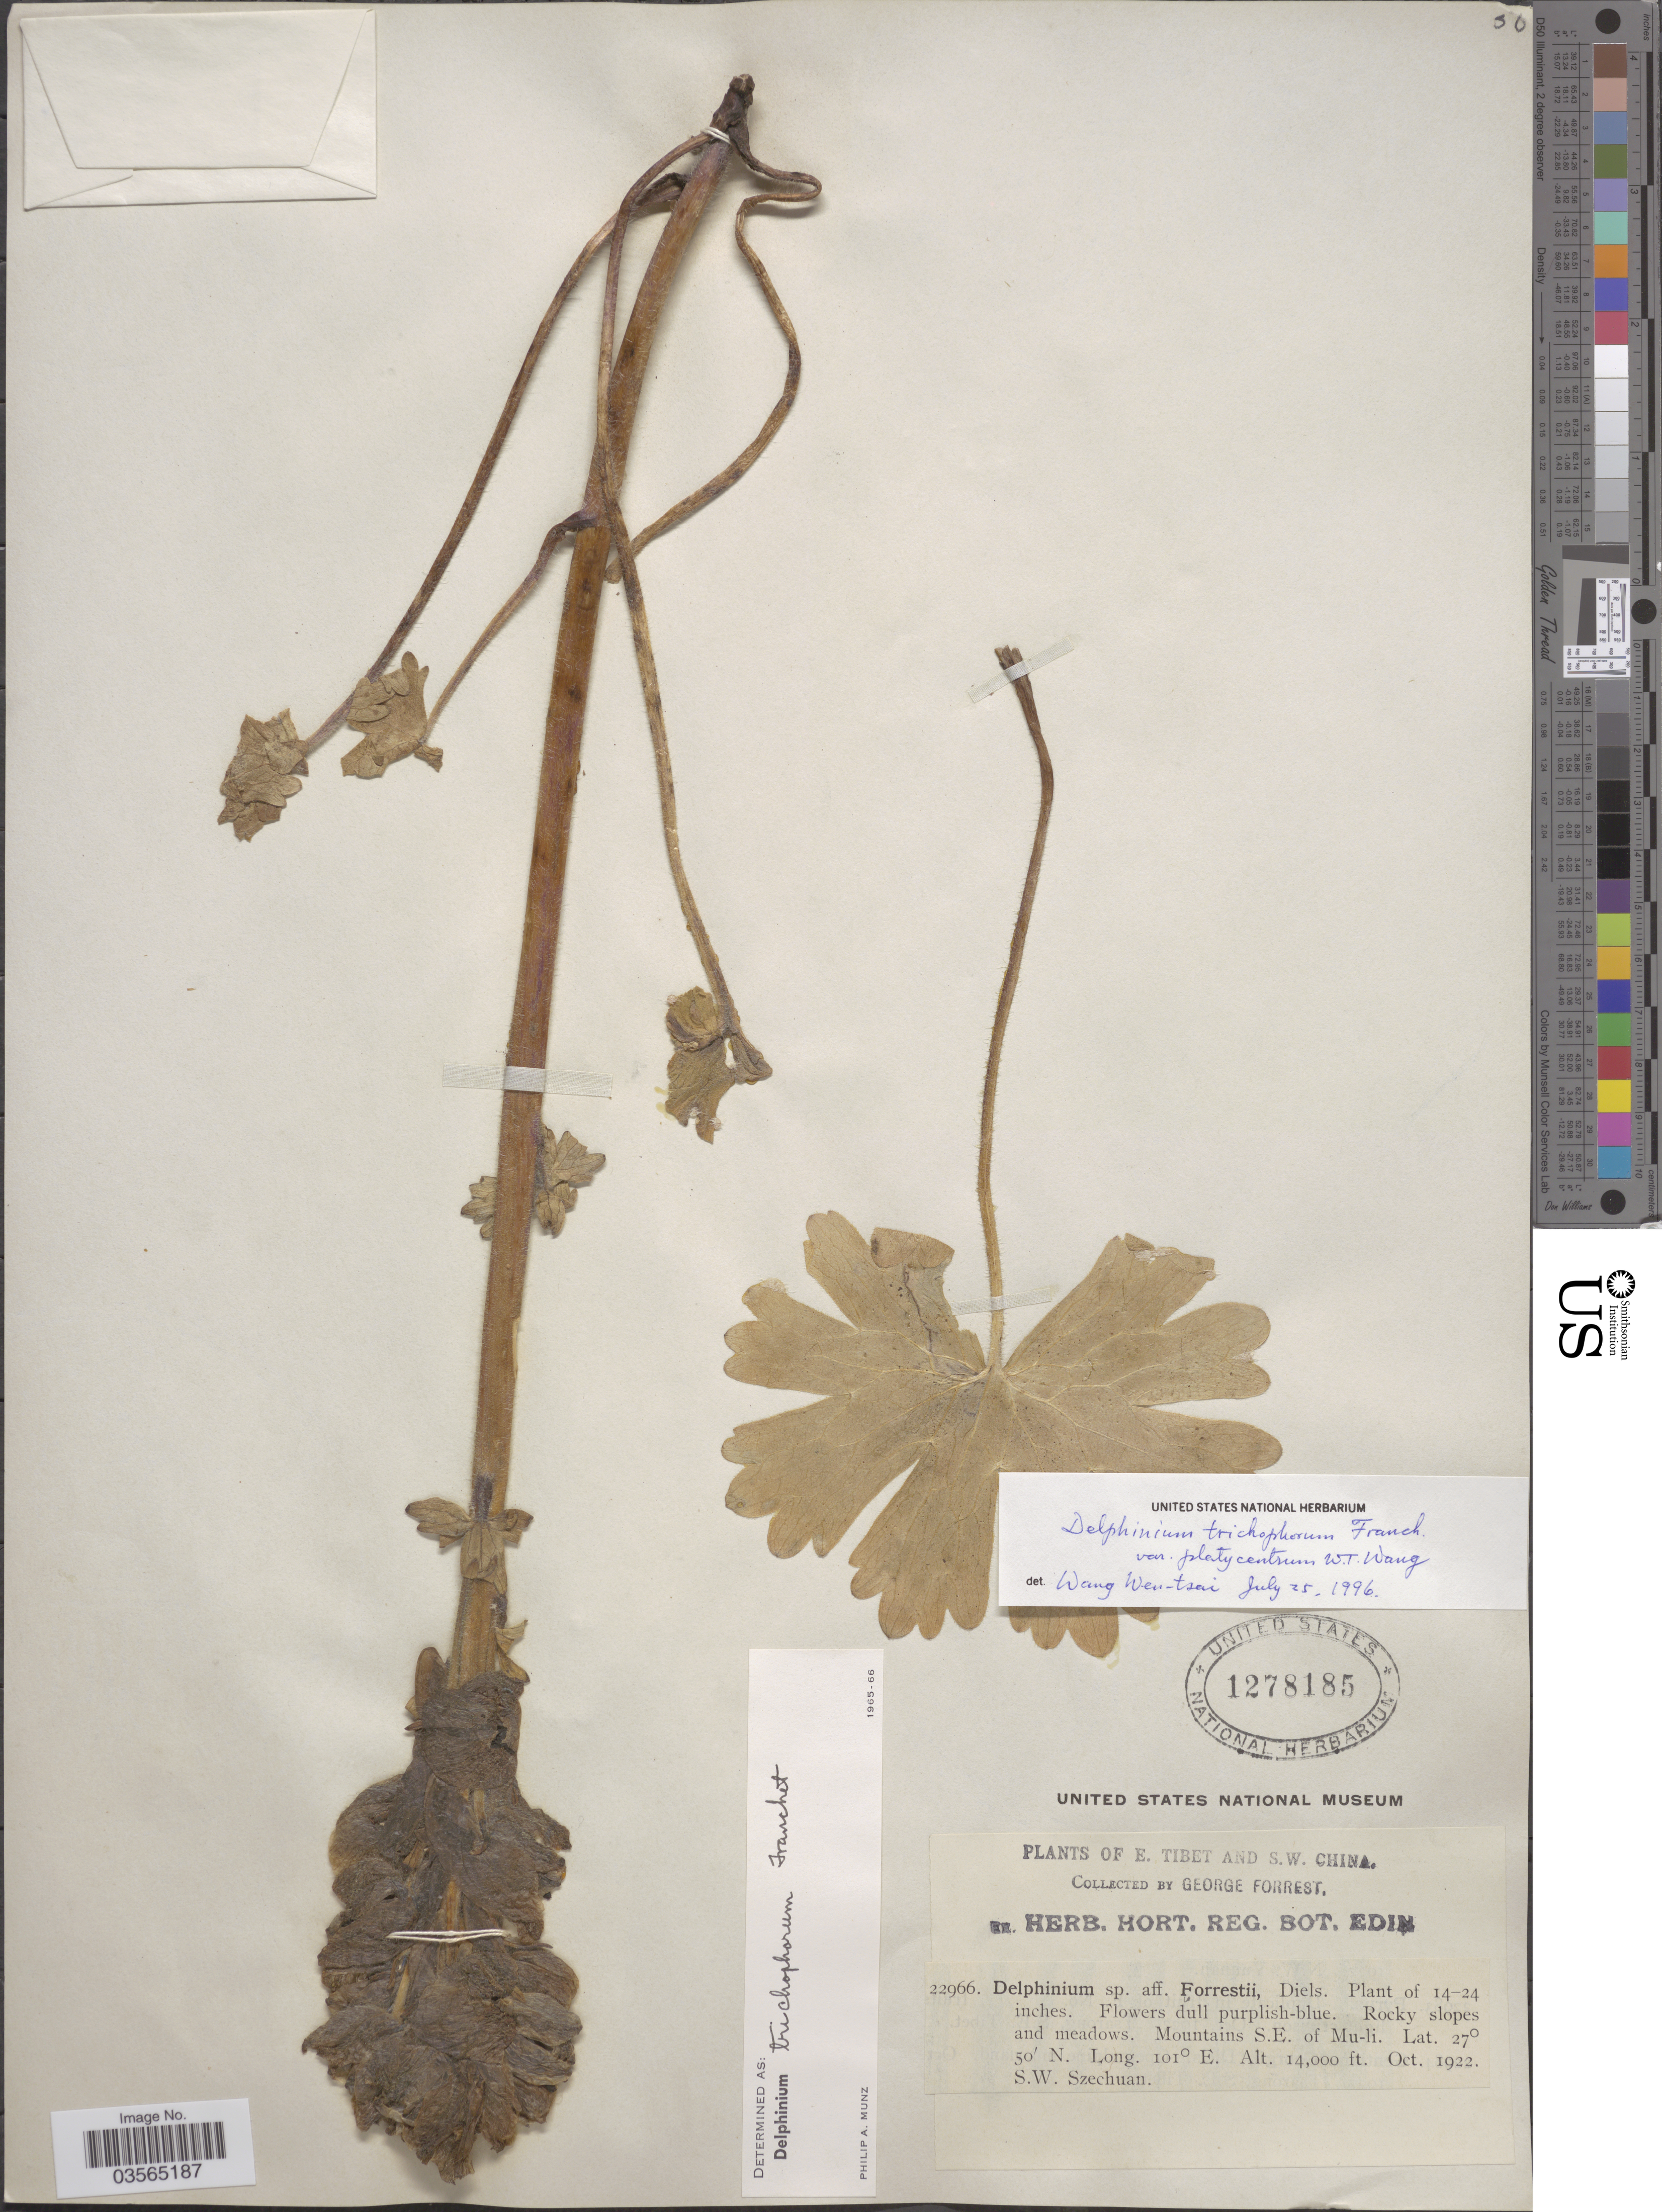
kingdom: Plantae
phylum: Tracheophyta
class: Magnoliopsida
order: Ranunculales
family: Ranunculaceae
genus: Delphinium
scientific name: Delphinium trichophorum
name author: Franch.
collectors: G. Forrest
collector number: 22966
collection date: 1922-10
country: China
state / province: Sichuan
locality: S. W. China. Mountains S. E. of Mu-li. S. W. Szechuan.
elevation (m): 4267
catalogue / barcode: US 1278185